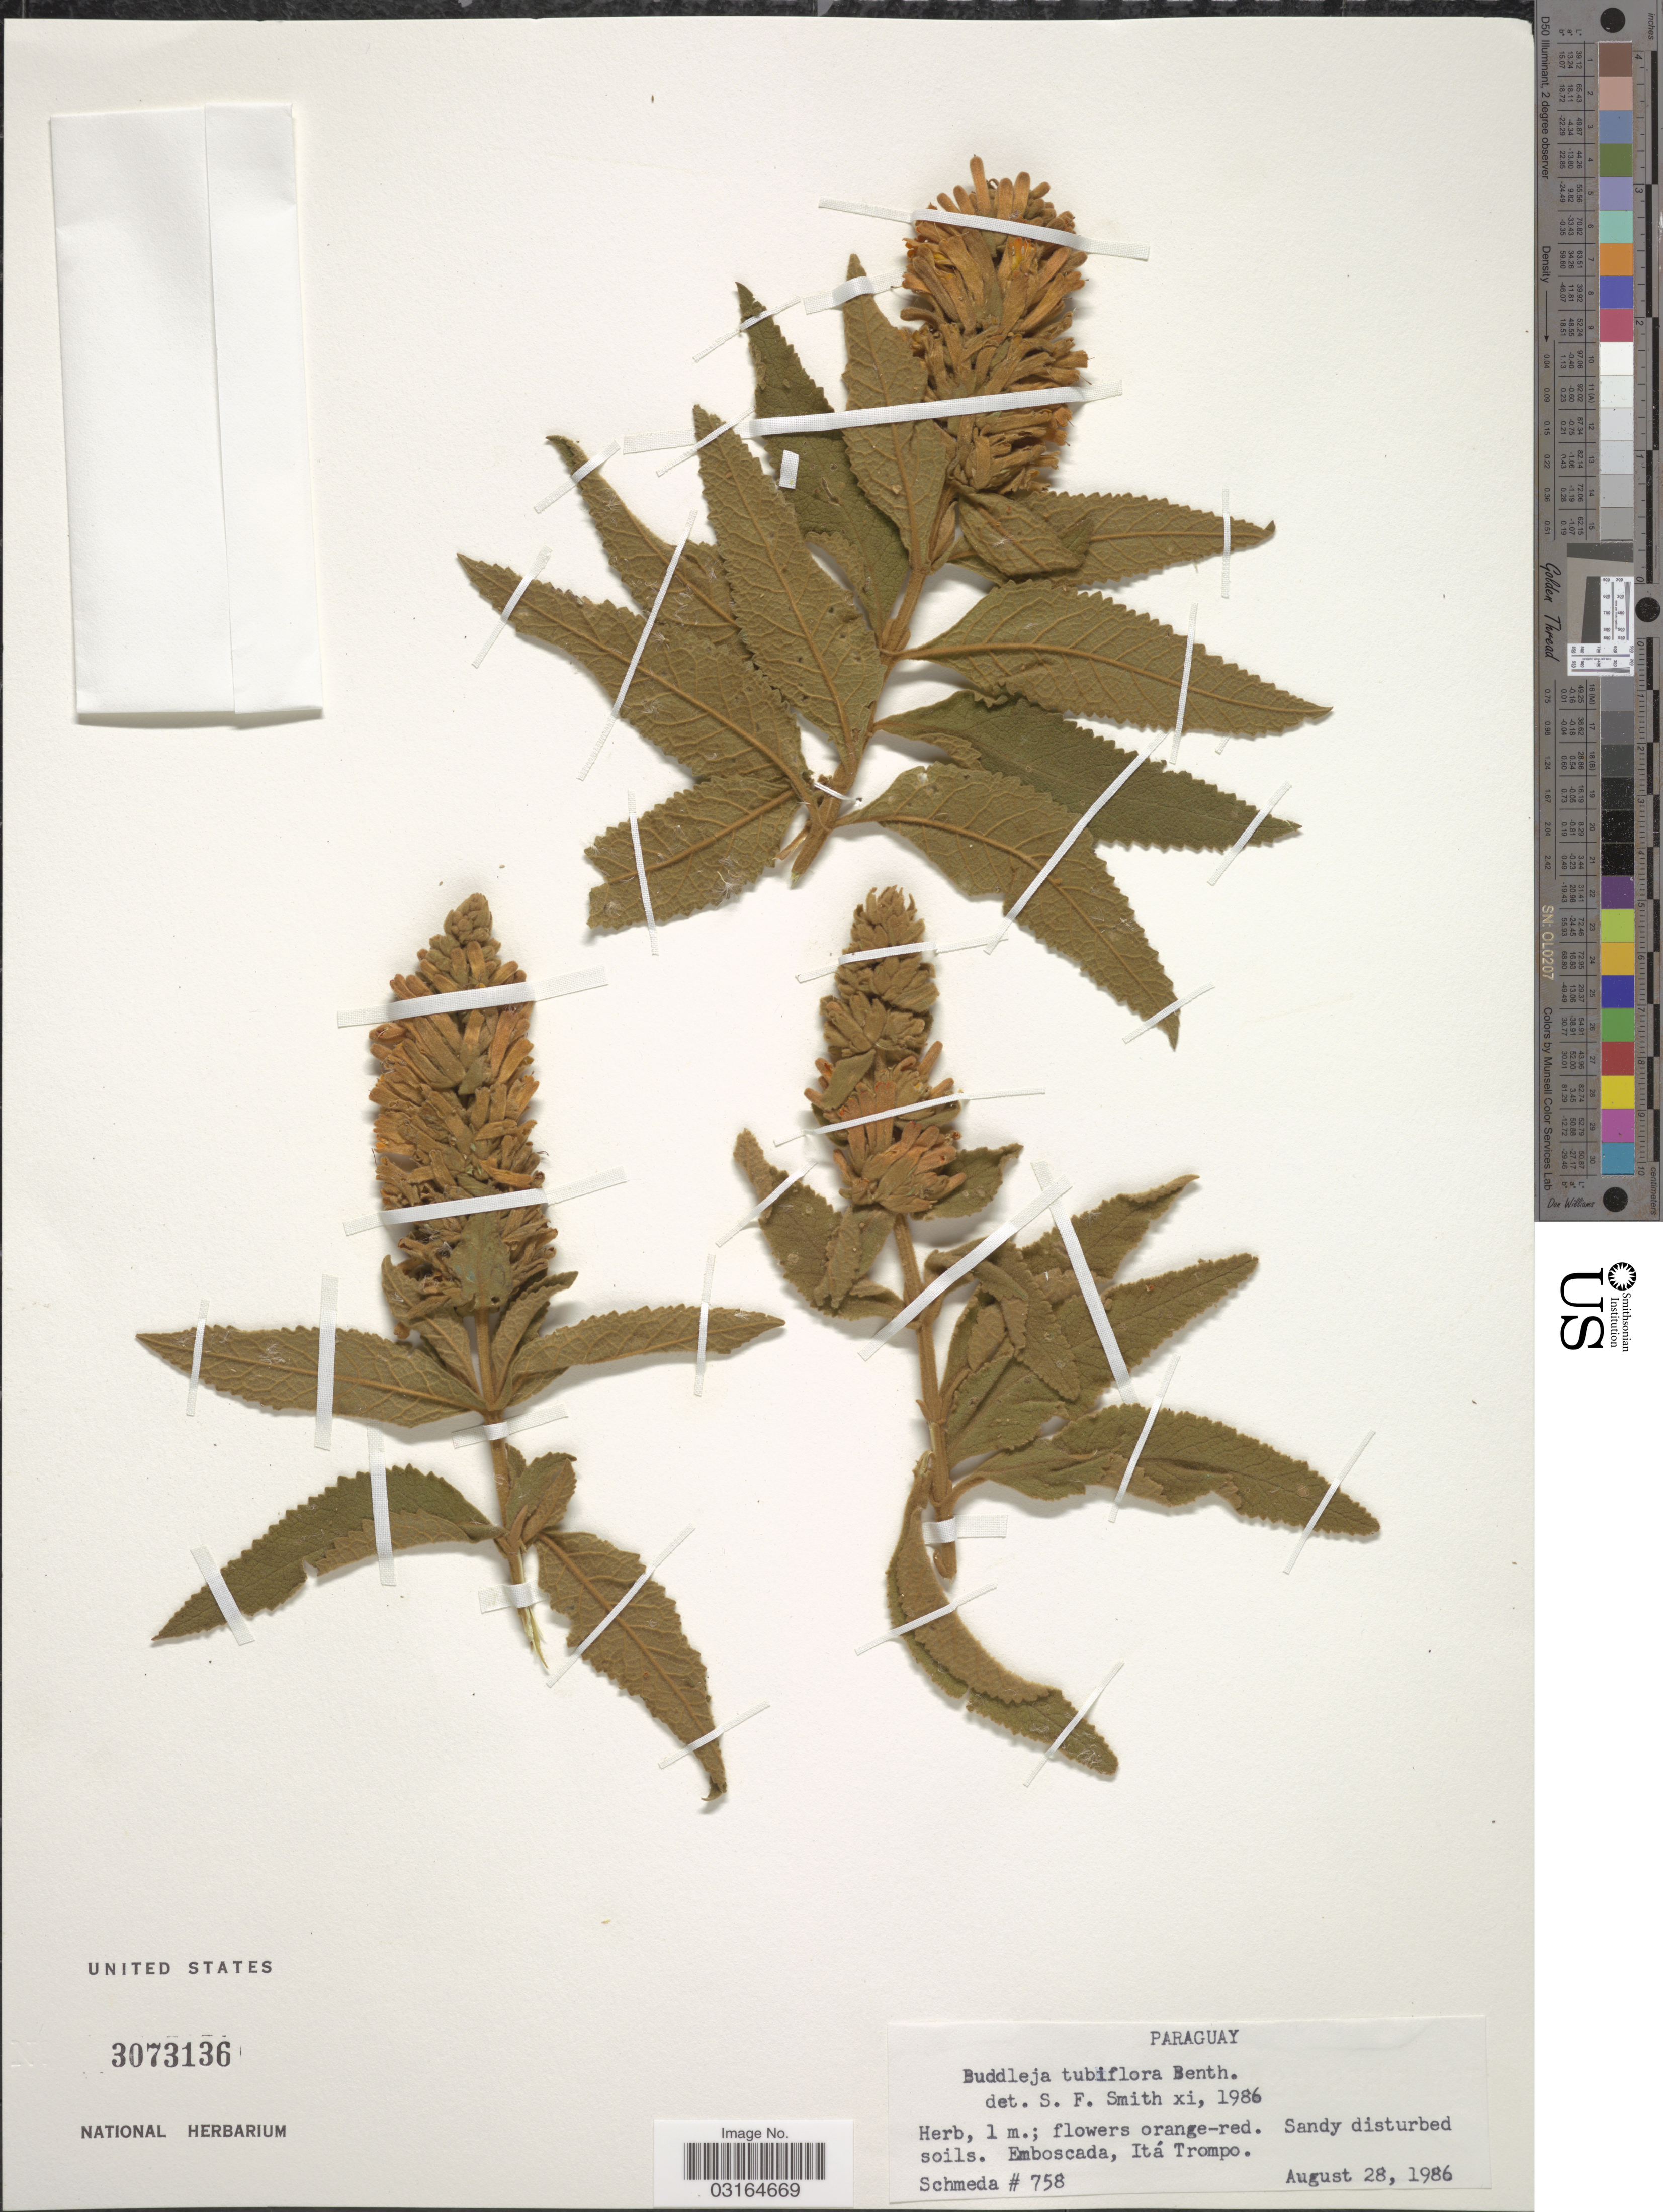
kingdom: Plantae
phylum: Tracheophyta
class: Magnoliopsida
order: Lamiales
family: Scrophulariaceae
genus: Buddleja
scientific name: Buddleja tubiflora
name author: Benth.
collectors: Schmeda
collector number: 758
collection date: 1986-08-28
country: Paraguay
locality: Emboscada, Itá Trompo.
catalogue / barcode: US 3073136